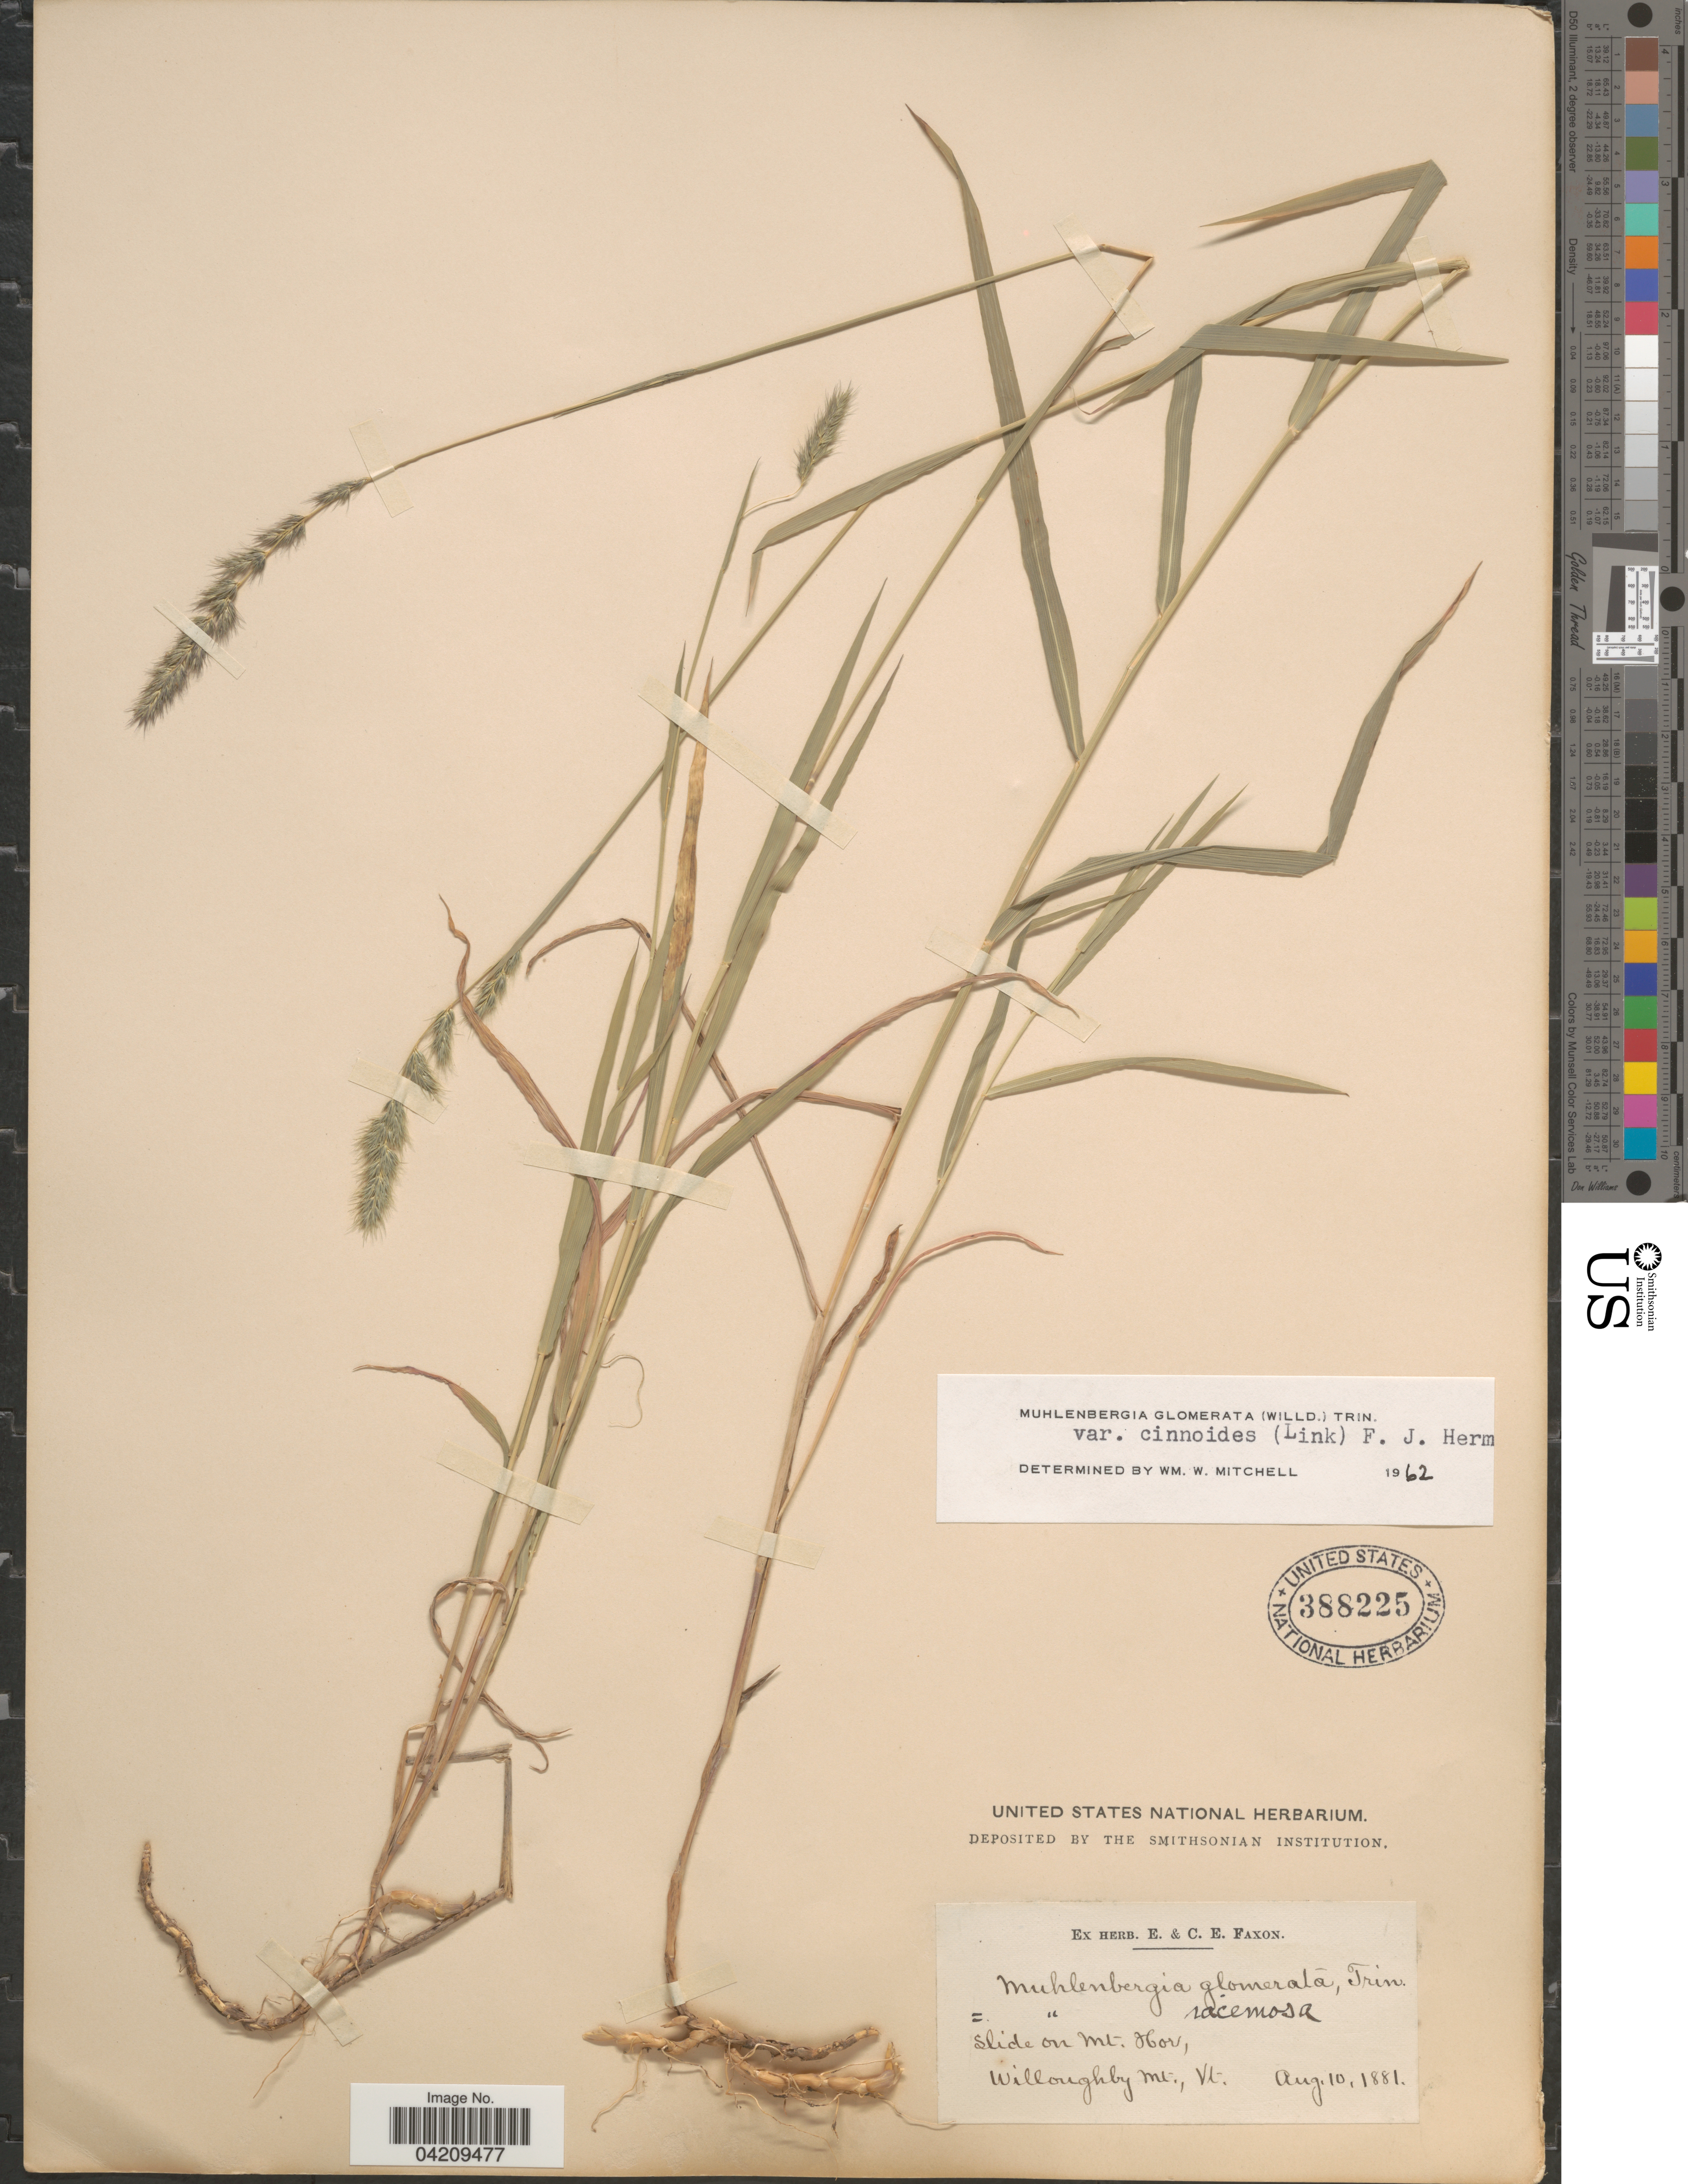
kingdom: Plantae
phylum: Tracheophyta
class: Liliopsida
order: Poales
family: Poaceae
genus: Muhlenbergia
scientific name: Muhlenbergia glomerata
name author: (Willd.) Trin.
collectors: ex herb. E. & C.E. Faxon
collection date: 1881-08-10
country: United States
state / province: Vermont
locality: Slide on Mt. Hor, Willoughby Mt.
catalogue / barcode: US 388225